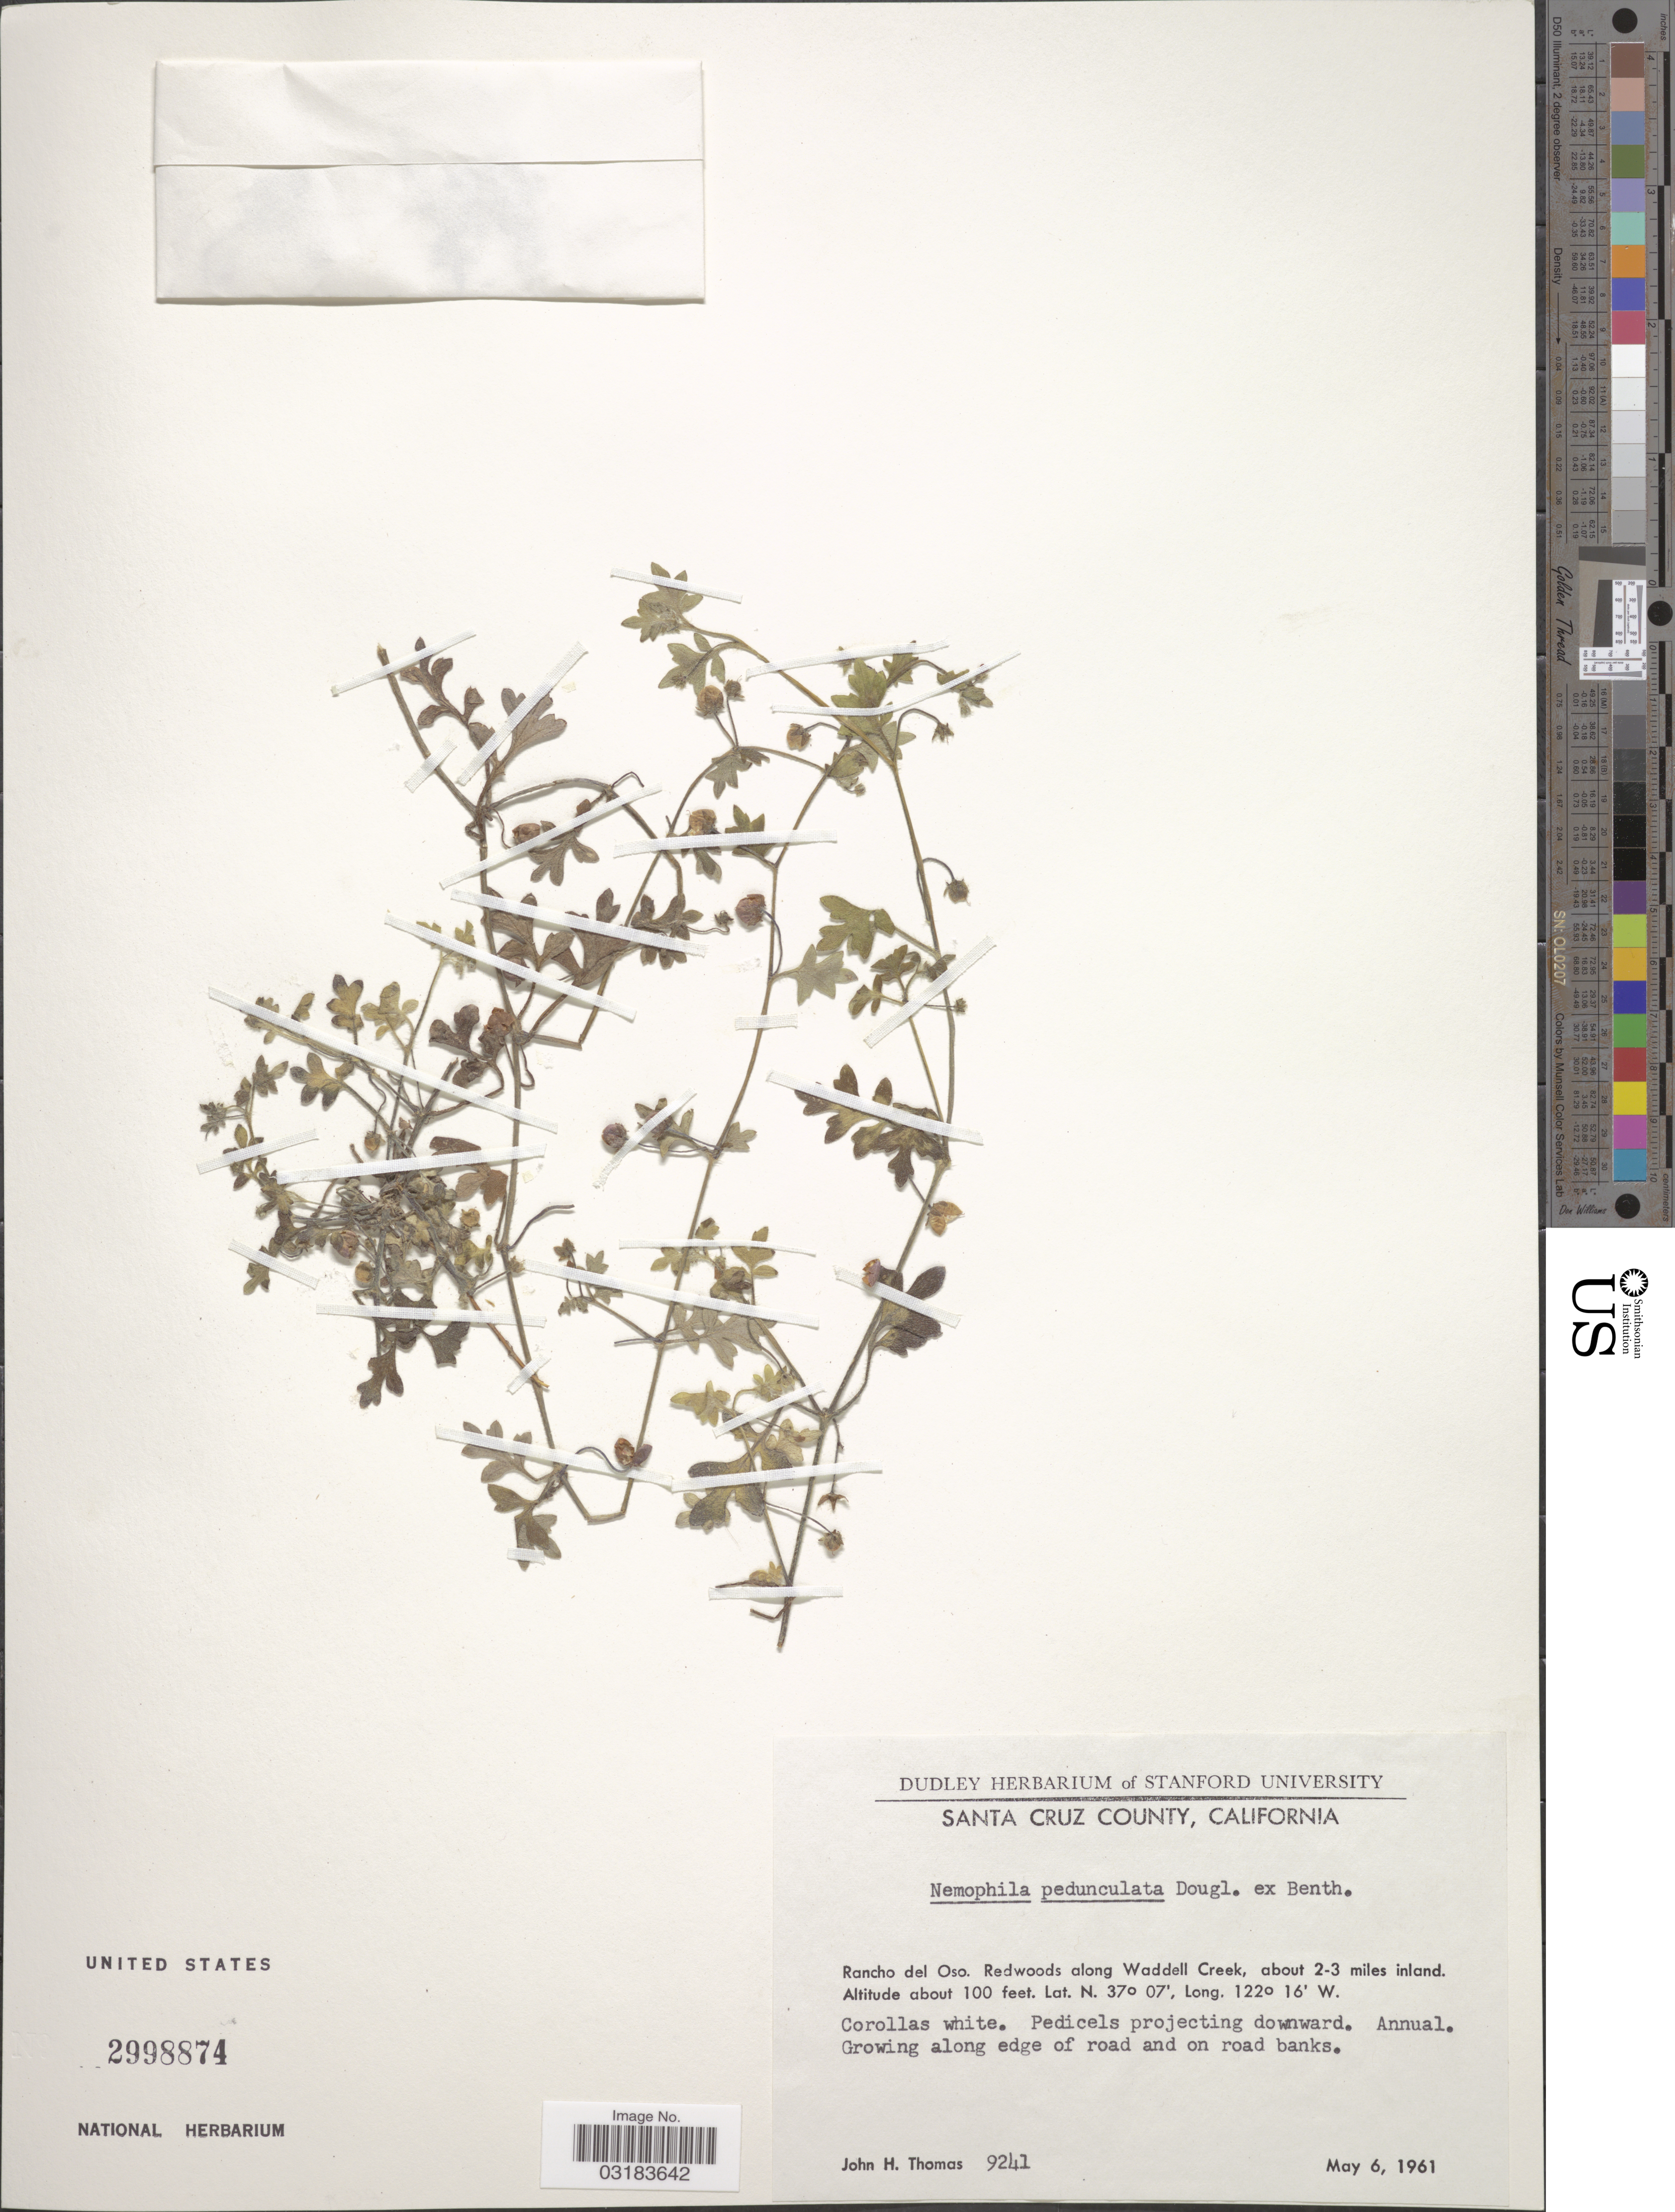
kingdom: Plantae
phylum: Tracheophyta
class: Magnoliopsida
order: Boraginales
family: Hydrophyllaceae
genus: Nemophila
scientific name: Nemophila pedunculata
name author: Douglas ex Benth.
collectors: J. H. Thomas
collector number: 9241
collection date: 1961-05-06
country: United States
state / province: California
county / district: Santa Cruz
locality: Santa Cruz County. Rancho del Oso. Redwoods along Waddell Creek, about 2-3 miles inland.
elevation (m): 30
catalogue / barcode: US 2998874